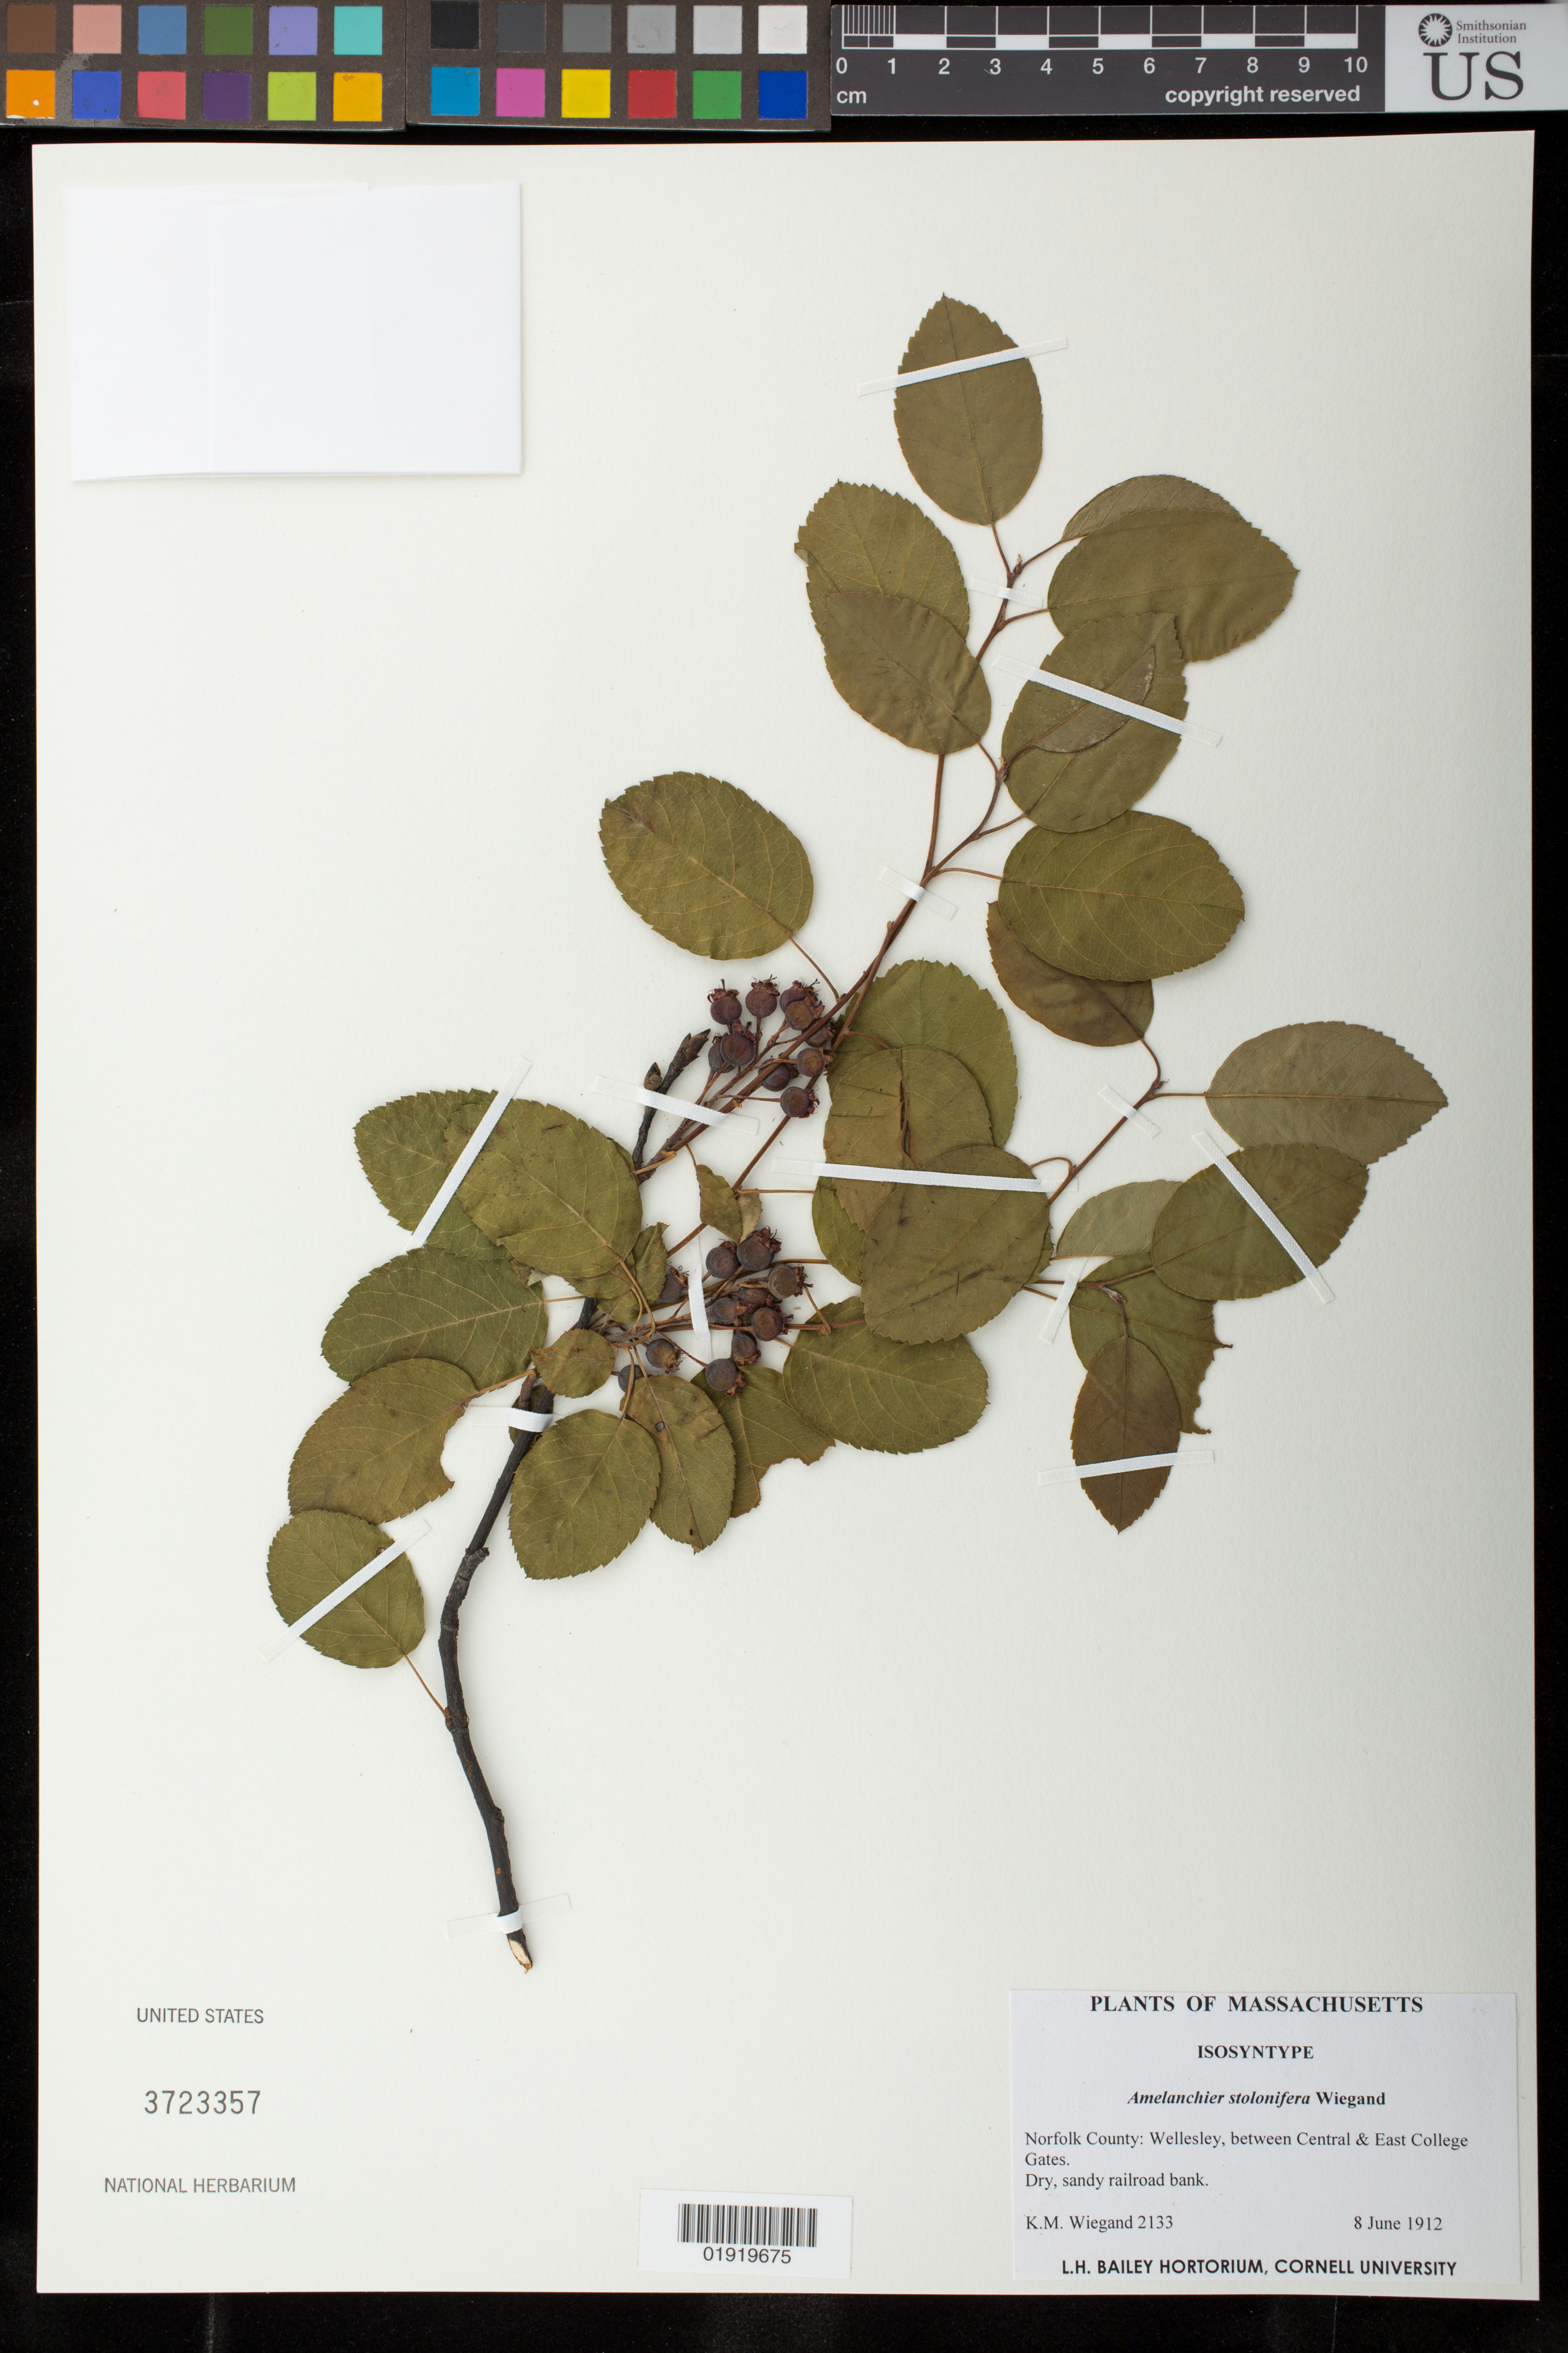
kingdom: Plantae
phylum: Tracheophyta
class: Magnoliopsida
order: Rosales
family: Rosaceae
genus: Amelanchier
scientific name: Amelanchier stolonifera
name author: Wiegand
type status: Isosyntype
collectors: K. M. Wiegand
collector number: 2133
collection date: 1912-06-08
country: United States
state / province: Massachusetts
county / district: Norfolk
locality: Norfolk County: Wellesley, between Central & East College Gates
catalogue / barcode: US 3723357